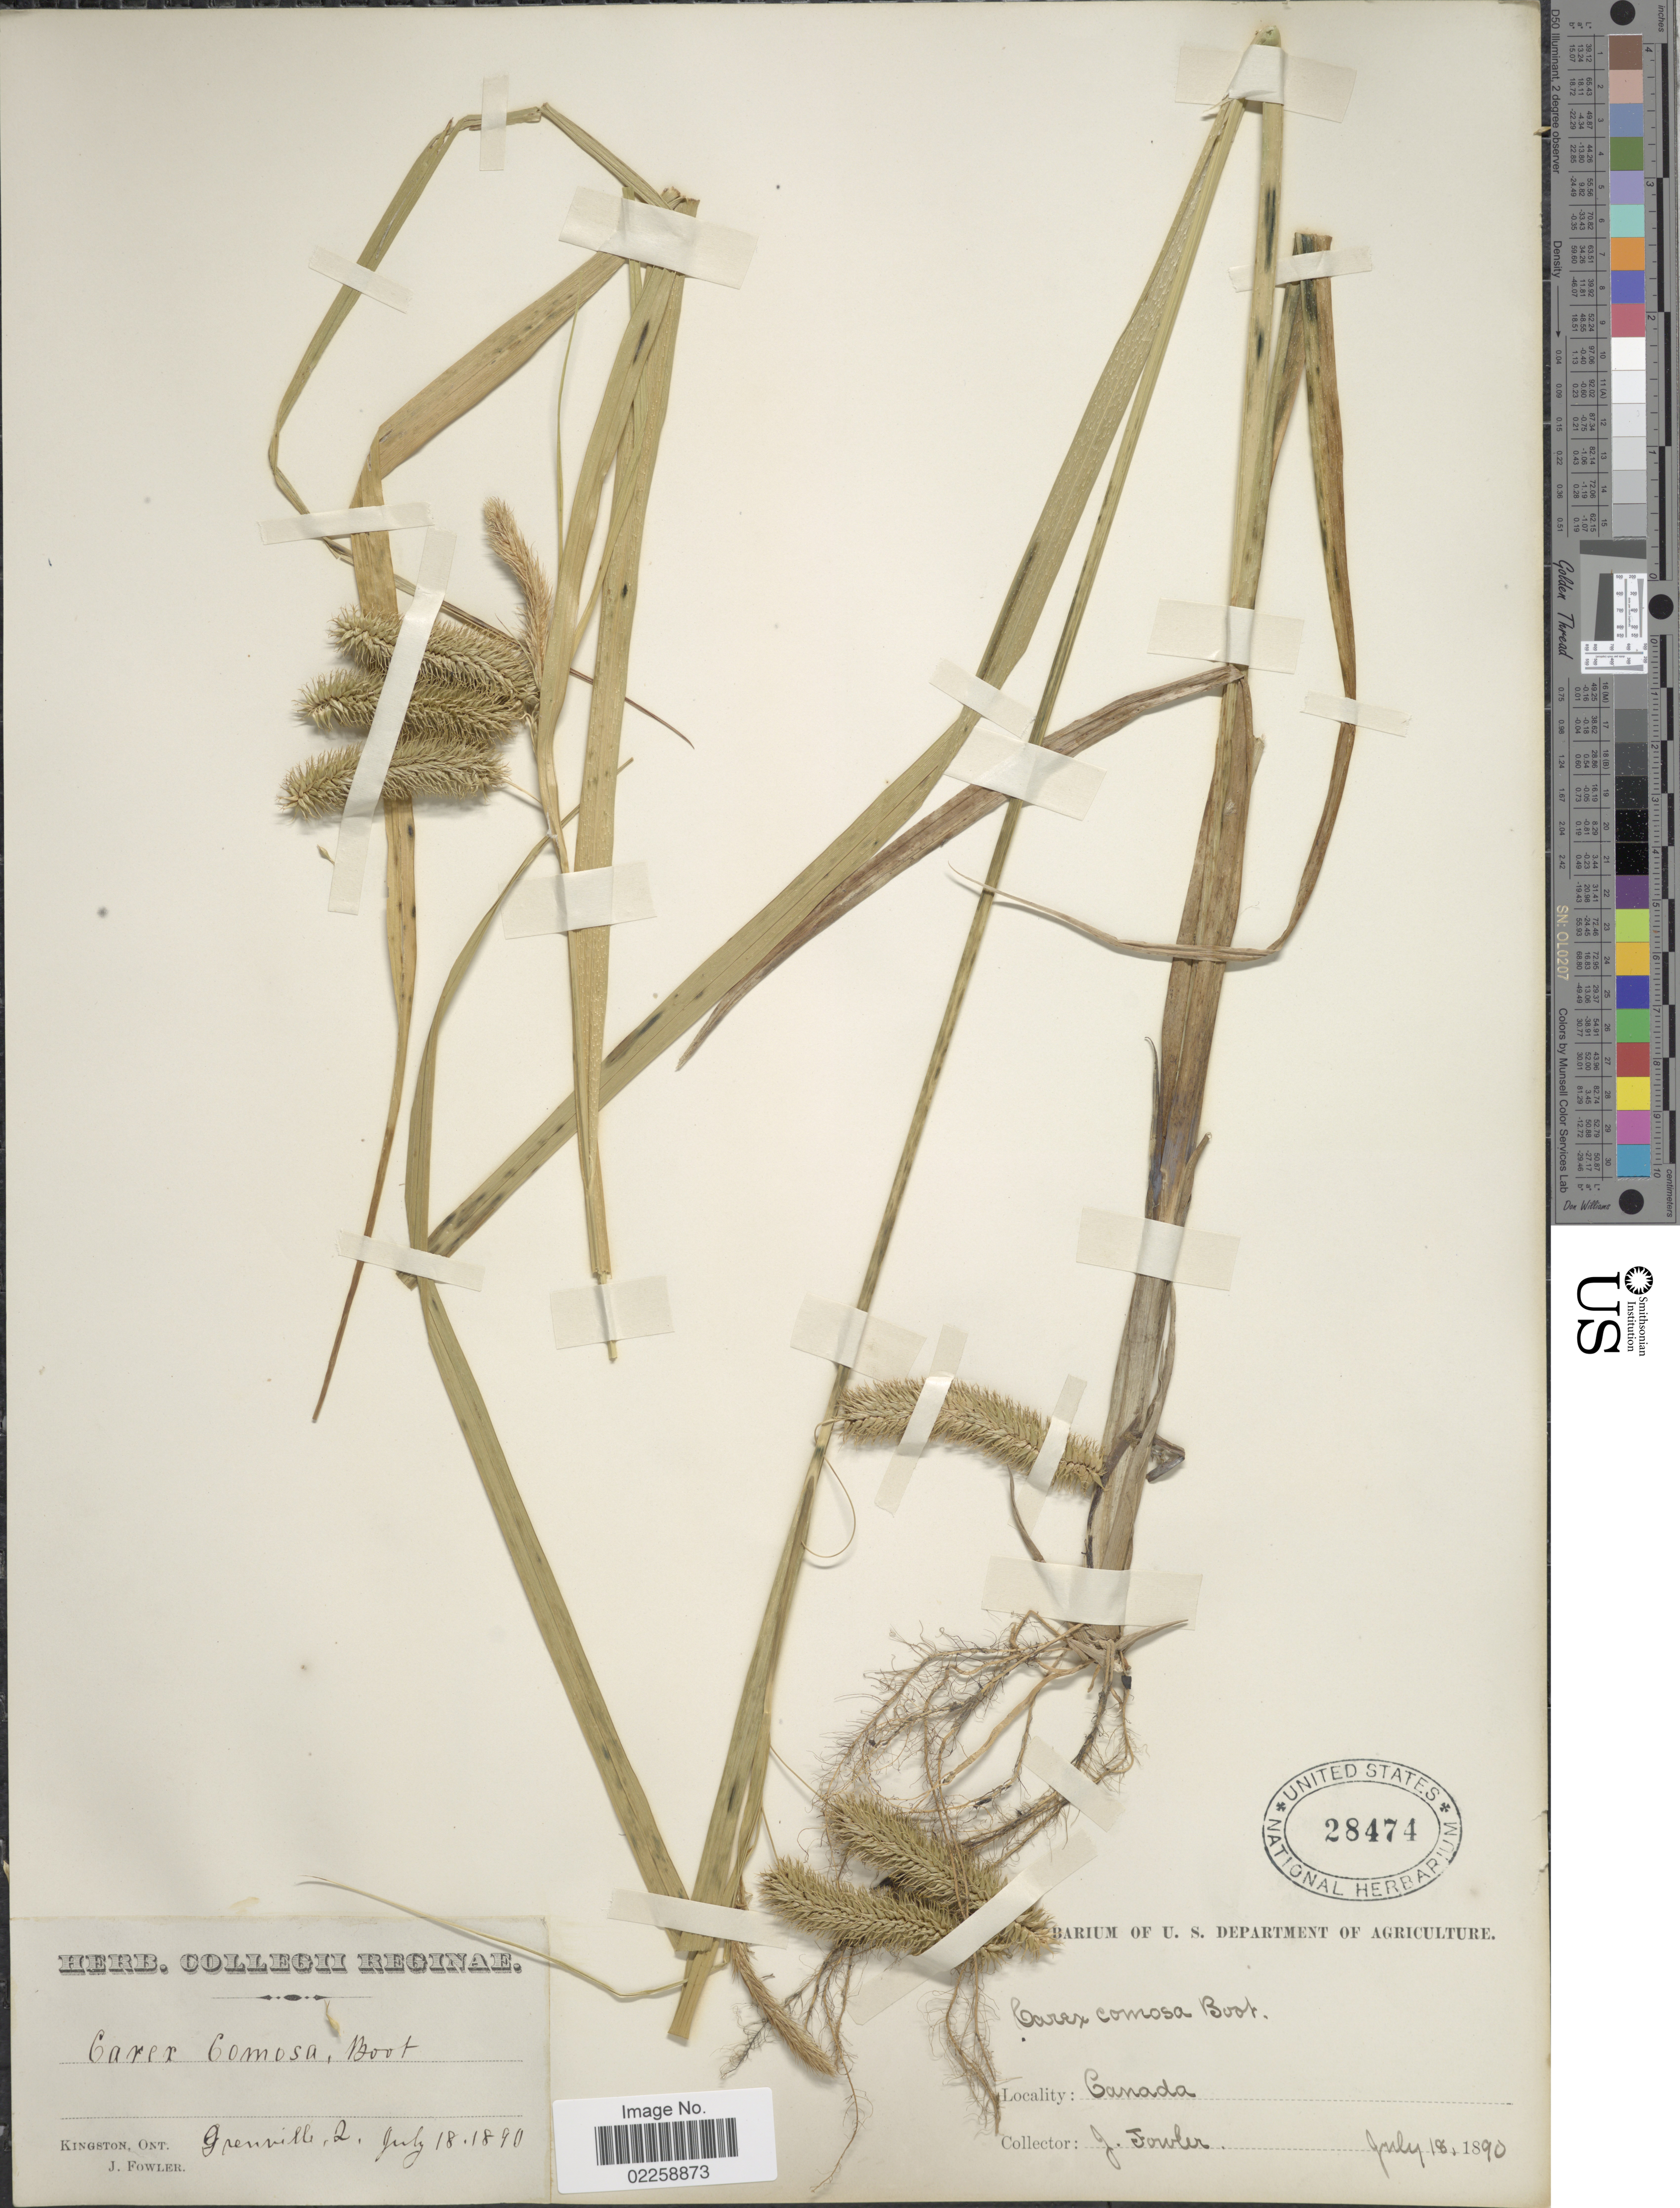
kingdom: Plantae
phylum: Tracheophyta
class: Liliopsida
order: Poales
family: Cyperaceae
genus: Carex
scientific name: Carex comosa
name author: Boott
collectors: J. P. Fowler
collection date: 1890-07-18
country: Canada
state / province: Quebec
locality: Grenville, Q.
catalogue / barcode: US 28474